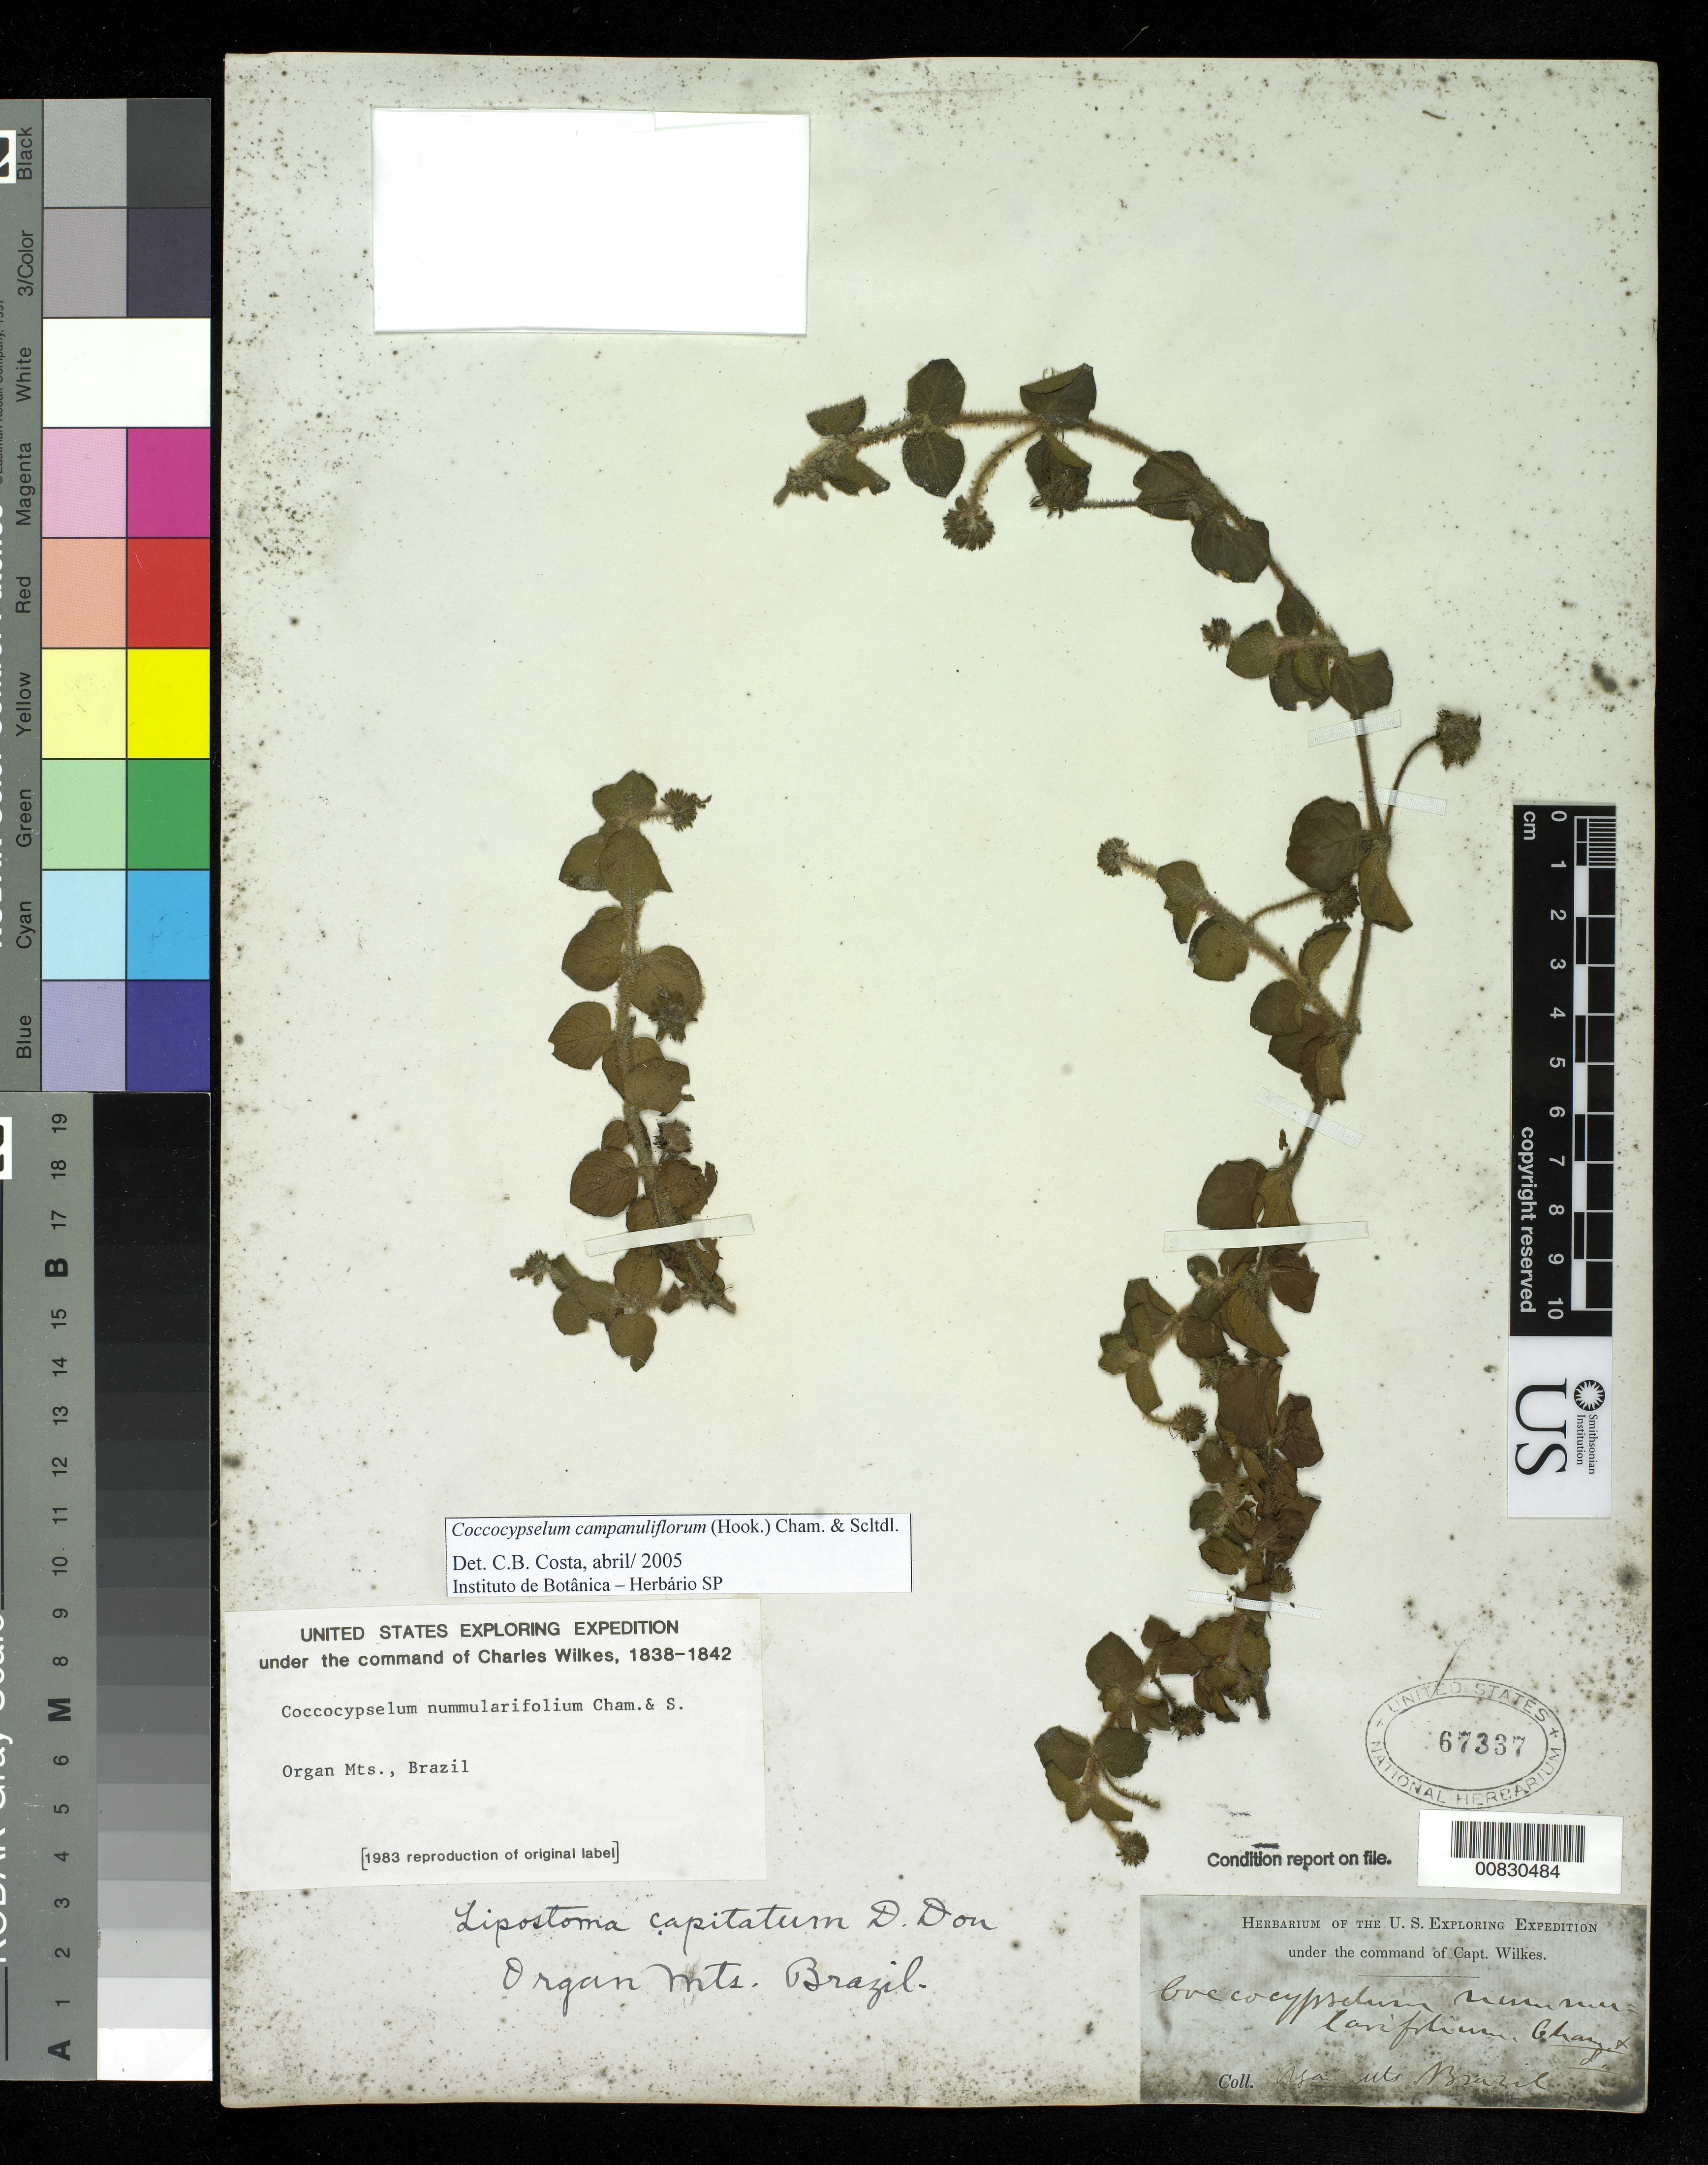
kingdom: Plantae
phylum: Tracheophyta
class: Magnoliopsida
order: Gentianales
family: Rubiaceae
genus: Coccocypselum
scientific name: Coccocypselum campanuliflorum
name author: (Hook.) Cham. & Schltdl.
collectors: Wilkes Explor. Exped.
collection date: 1838/1842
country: Brazil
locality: Organ Mts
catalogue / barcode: US 67337